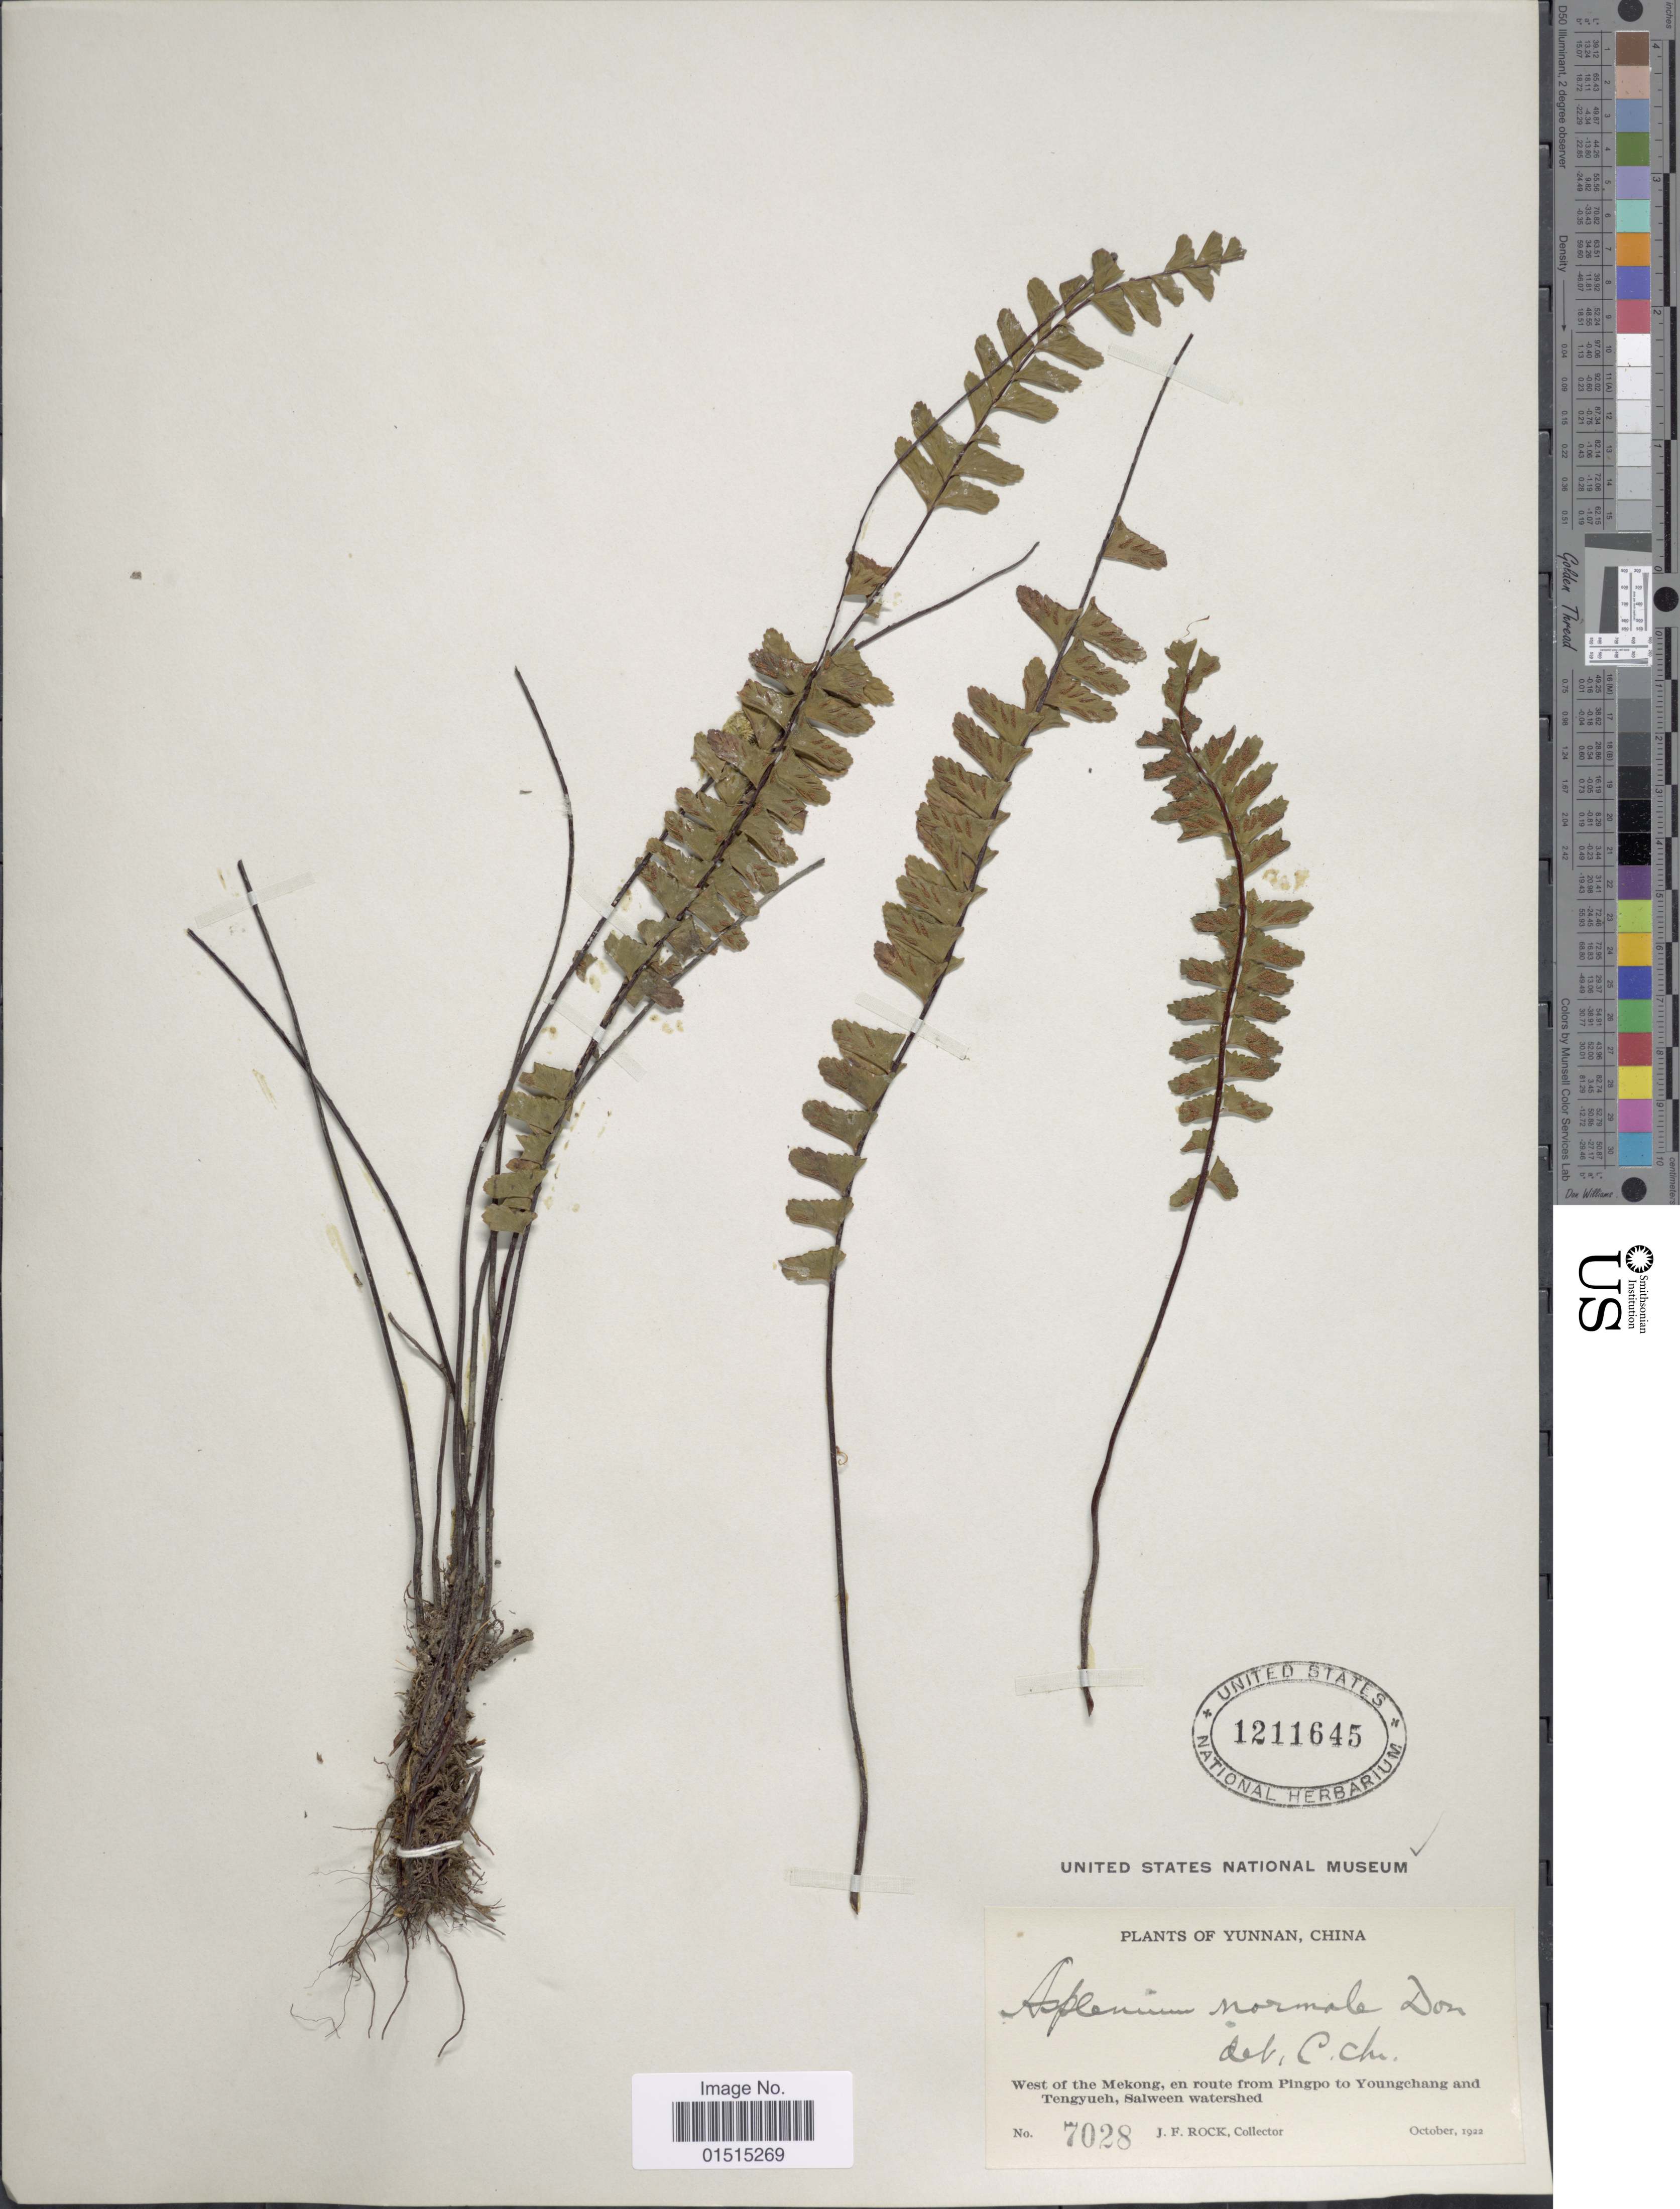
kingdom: Plantae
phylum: Tracheophyta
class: Polypodiopsida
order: Polypodiales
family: Aspleniaceae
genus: Asplenium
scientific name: Asplenium normale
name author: D. Don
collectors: J. Rock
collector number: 7028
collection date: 1922-10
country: China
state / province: Yunnan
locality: West of the Mekong, en route from Pingpo to Youngchang and Tenqyueh, Salween watershed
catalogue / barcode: US 1211645